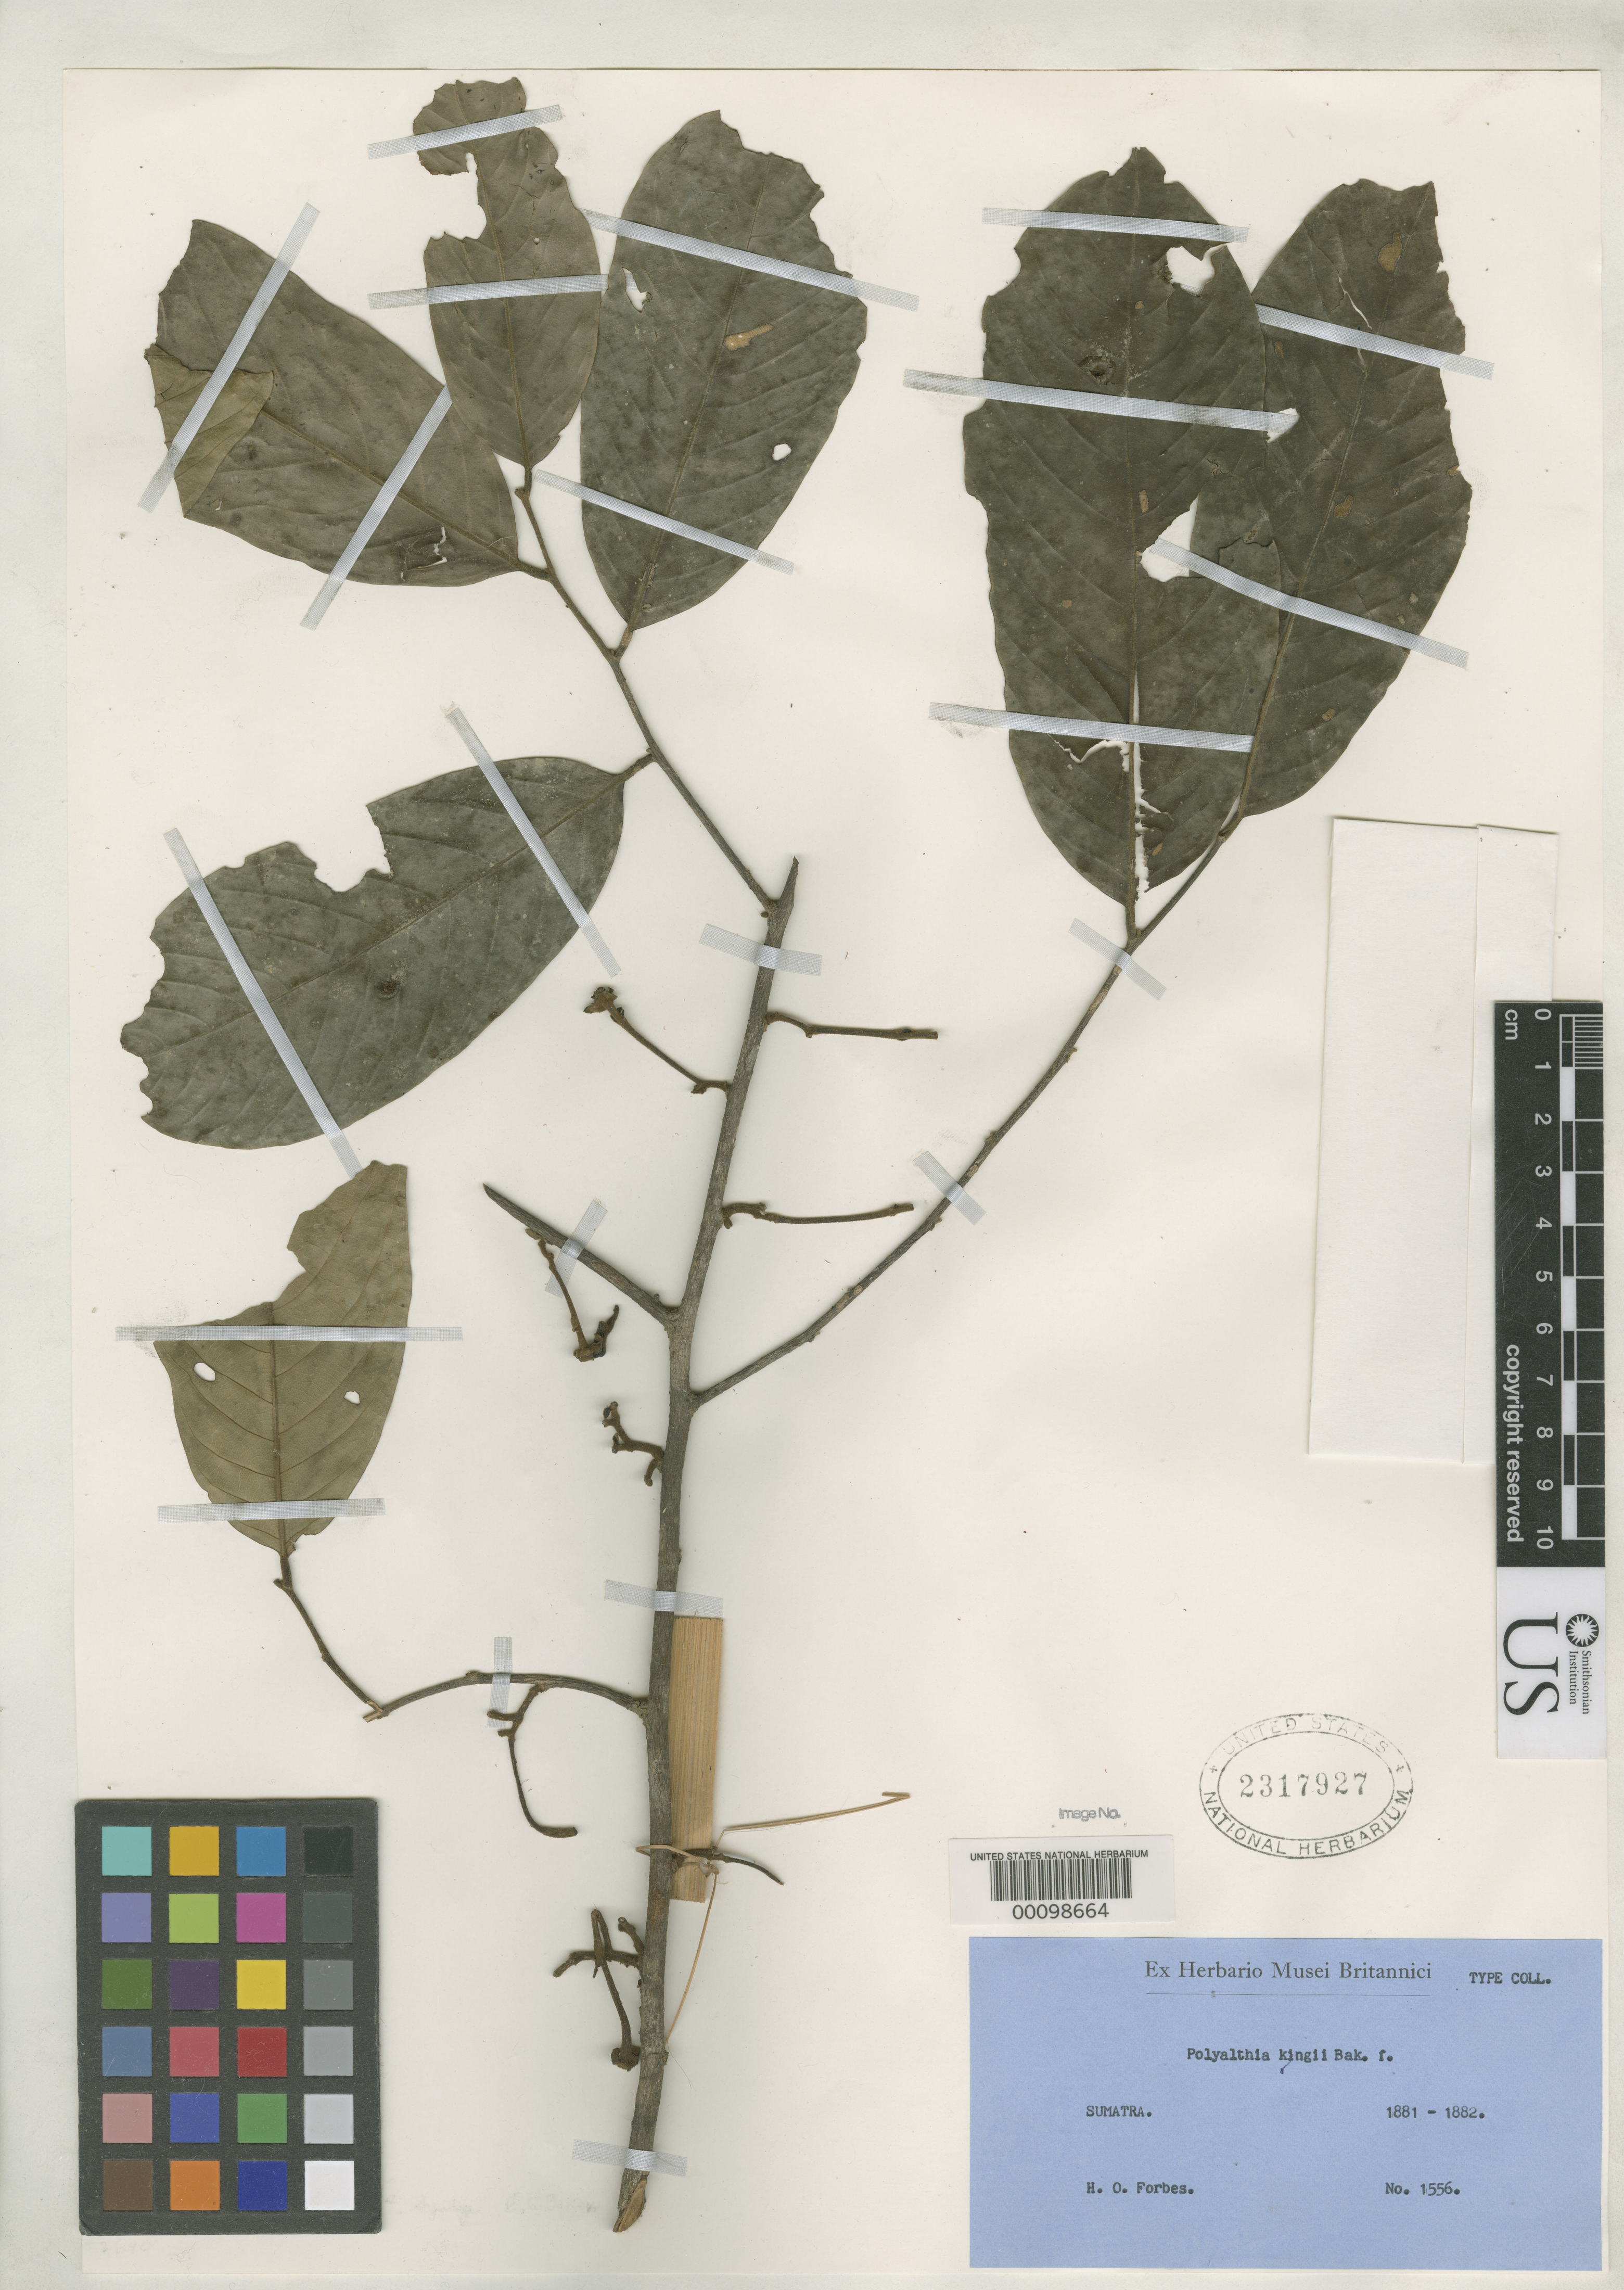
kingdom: Plantae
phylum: Tracheophyta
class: Magnoliopsida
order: Magnoliales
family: Annonaceae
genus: Polyalthia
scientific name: Polyalthia kingii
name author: Baker f.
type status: Syntype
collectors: H. O. Forbes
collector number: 1556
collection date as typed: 1881 to -- --- 1882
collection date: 1881/1882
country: Indonesia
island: Sumatra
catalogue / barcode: US 2317927